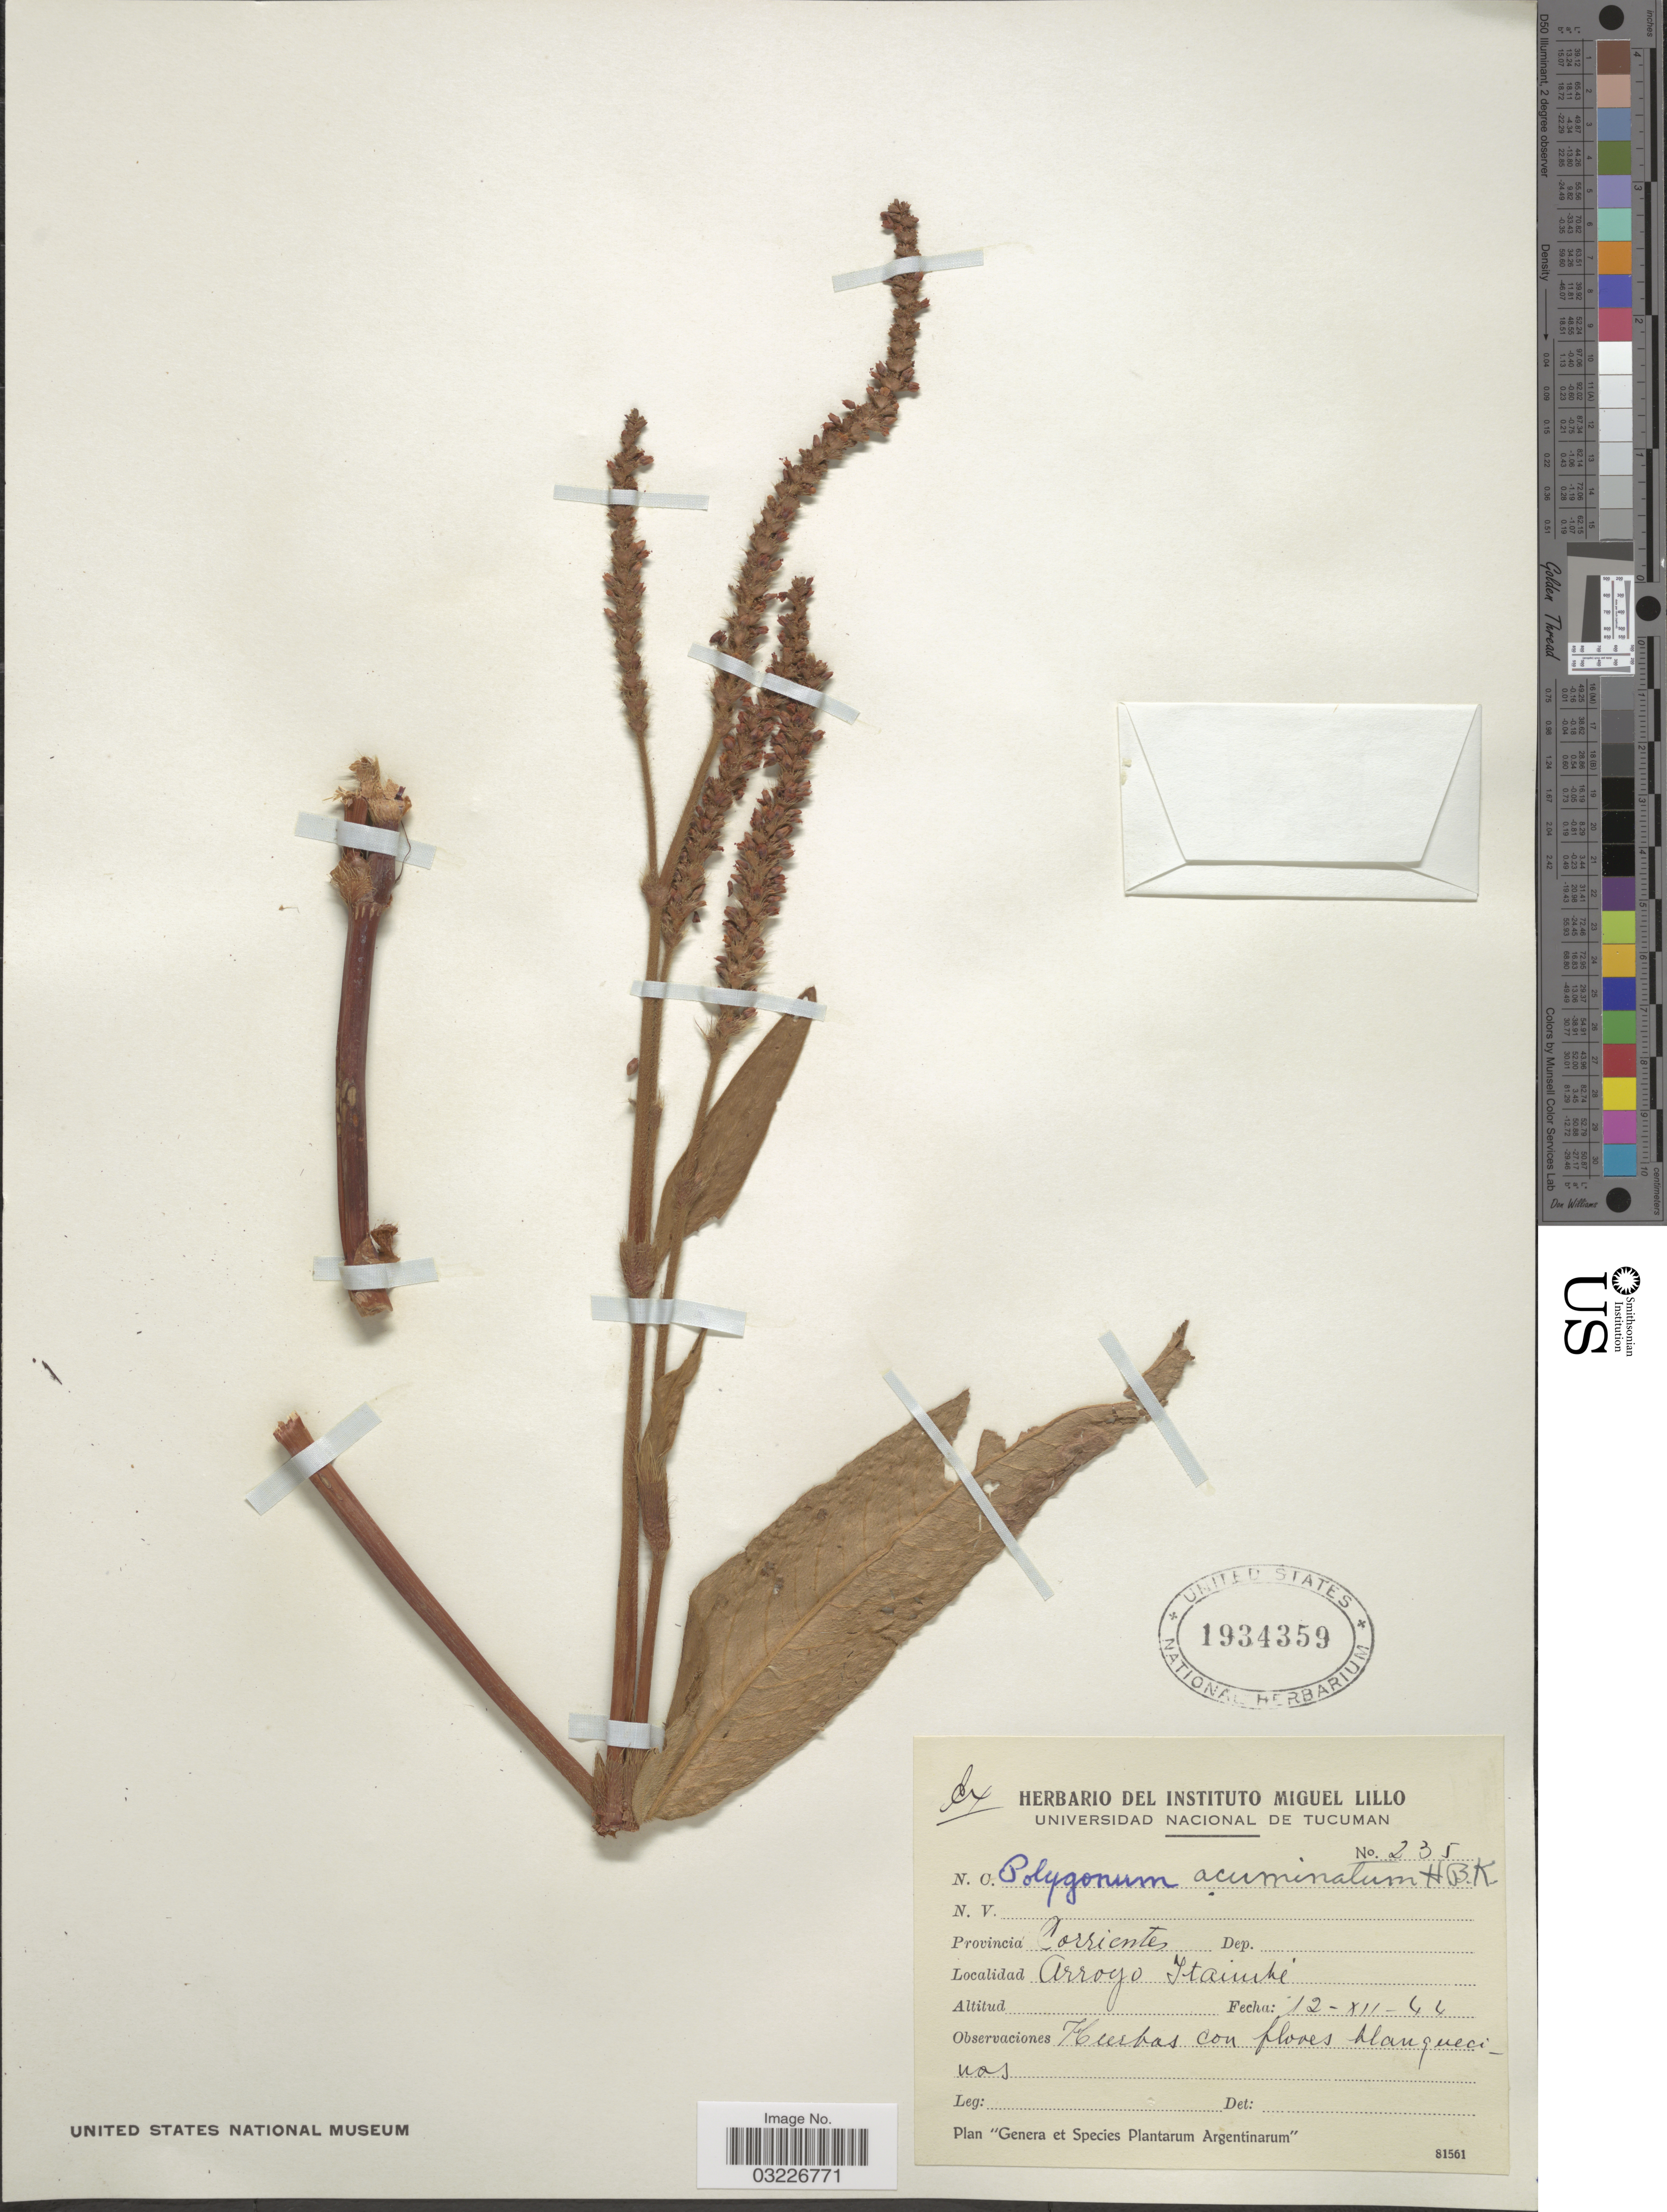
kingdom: Plantae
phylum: Tracheophyta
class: Magnoliopsida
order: Caryophyllales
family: Polygonaceae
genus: Polygonum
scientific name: Polygonum acuminatum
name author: Kunth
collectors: ex herb. Miguel Lillo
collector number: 235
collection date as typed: Transcribed d/m/y: 12/12/44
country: Argentina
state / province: Corrientes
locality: Arroyo Itaimbé.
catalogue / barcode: US 1934359